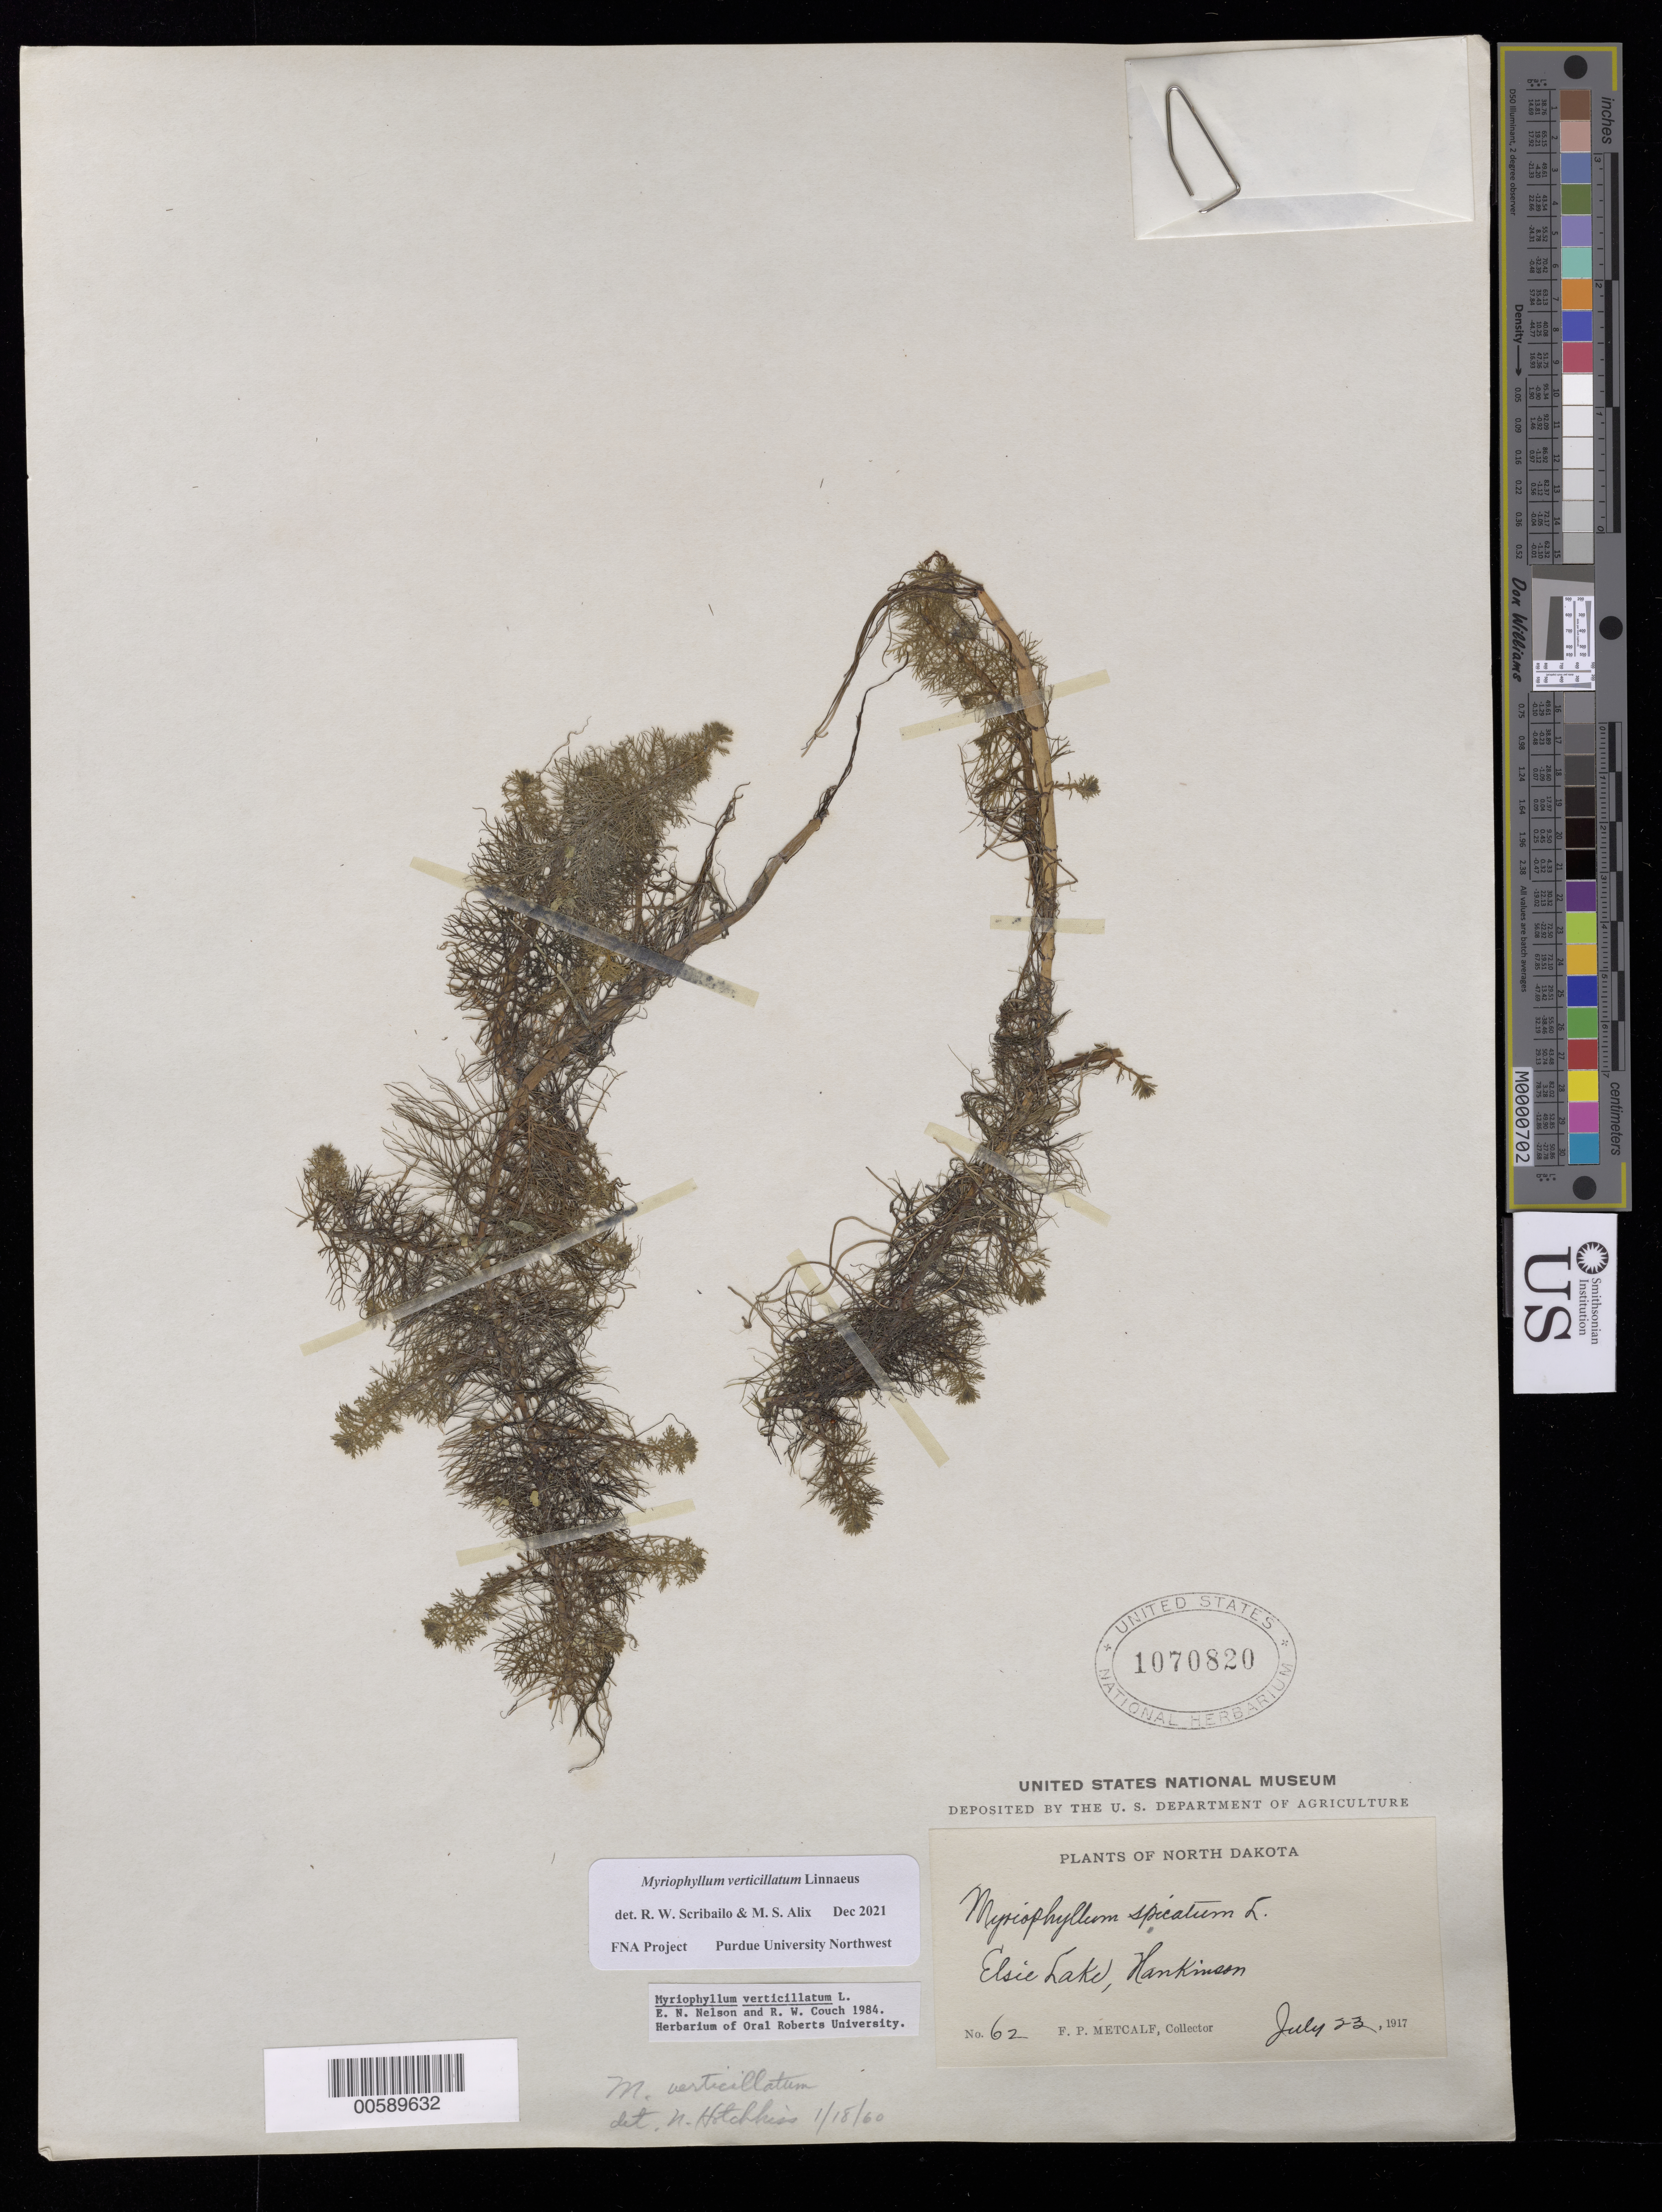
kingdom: Plantae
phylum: Tracheophyta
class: Magnoliopsida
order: Saxifragales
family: Haloragaceae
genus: Myriophyllum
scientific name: Myriophyllum verticillatum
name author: L.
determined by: Scribailo, R. W.; Alix, M. S.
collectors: F. P. Metcalf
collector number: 62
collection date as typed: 23 Jul 1917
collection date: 1917-07-23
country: United States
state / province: North Dakota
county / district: Richland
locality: Hankinson, Elsie Lake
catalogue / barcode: US 1070820